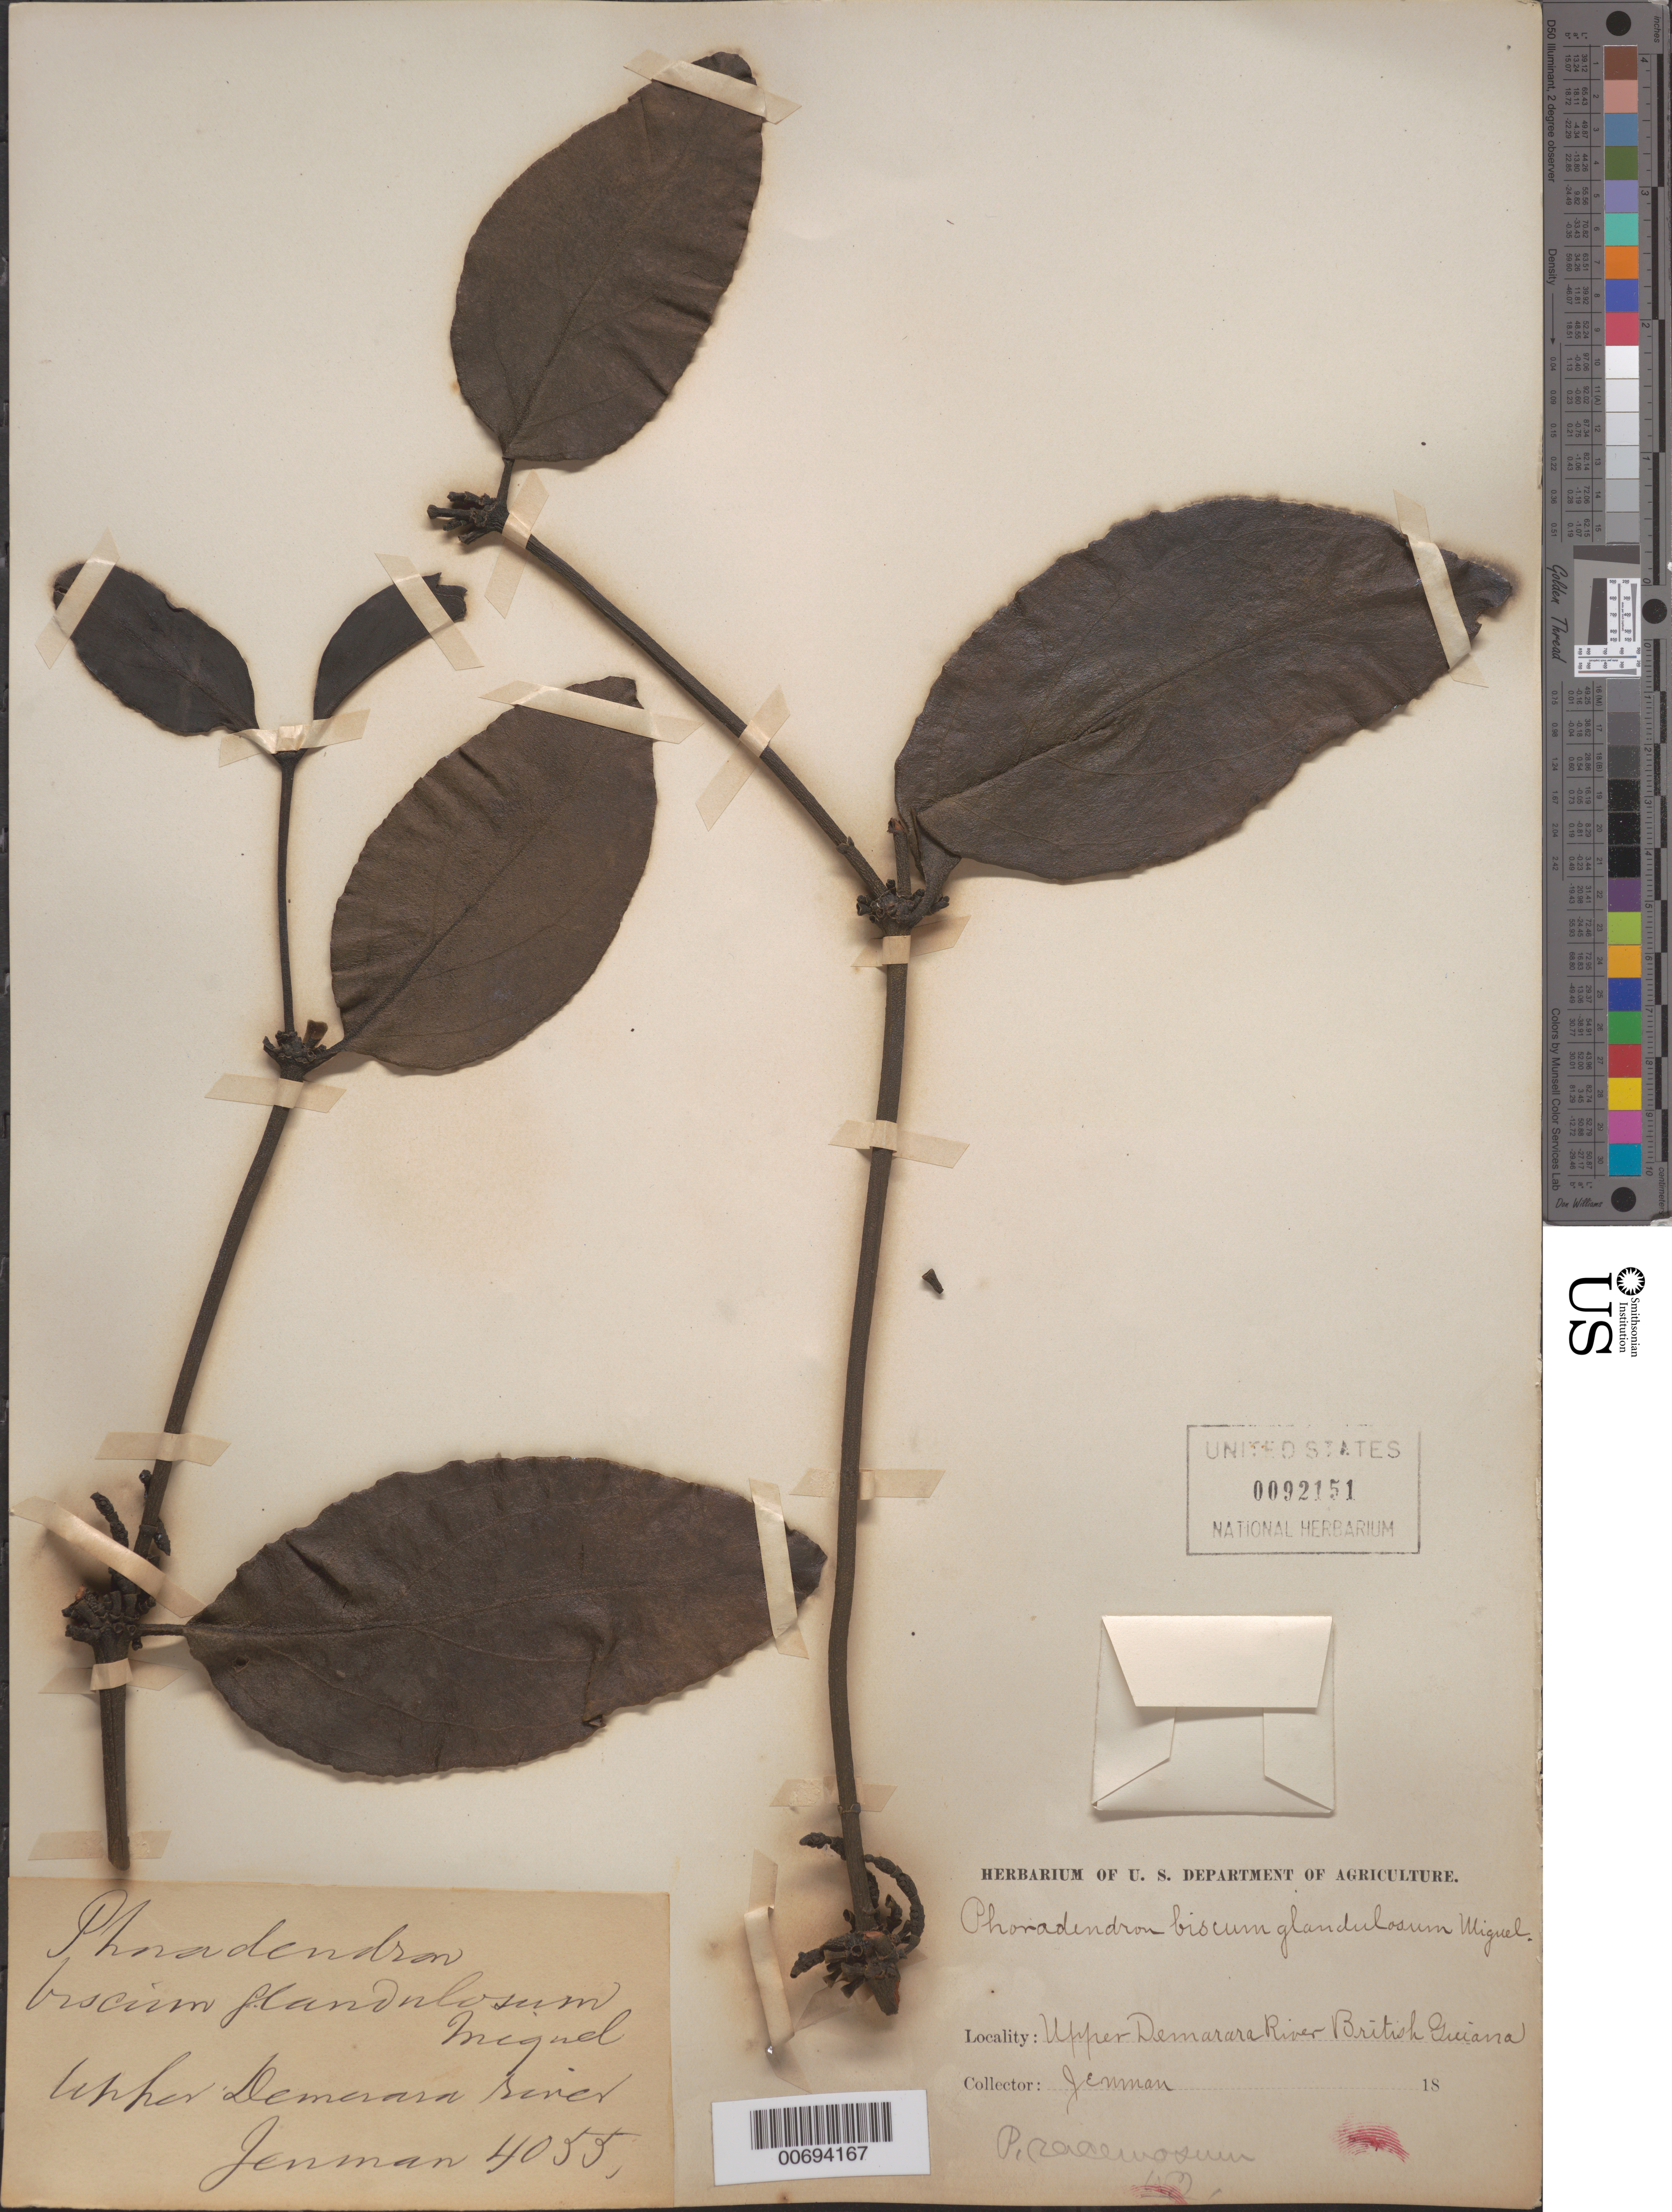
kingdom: Plantae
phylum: Tracheophyta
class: Magnoliopsida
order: Santalales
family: Viscaceae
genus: Phoradendron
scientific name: Phoradendron racemosum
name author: (Aubl.) Krug & Urb.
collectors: G. S. Jenman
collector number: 4055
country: Guyana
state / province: U. Demerara-Berbice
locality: Upper Demerara River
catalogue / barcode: US 92151